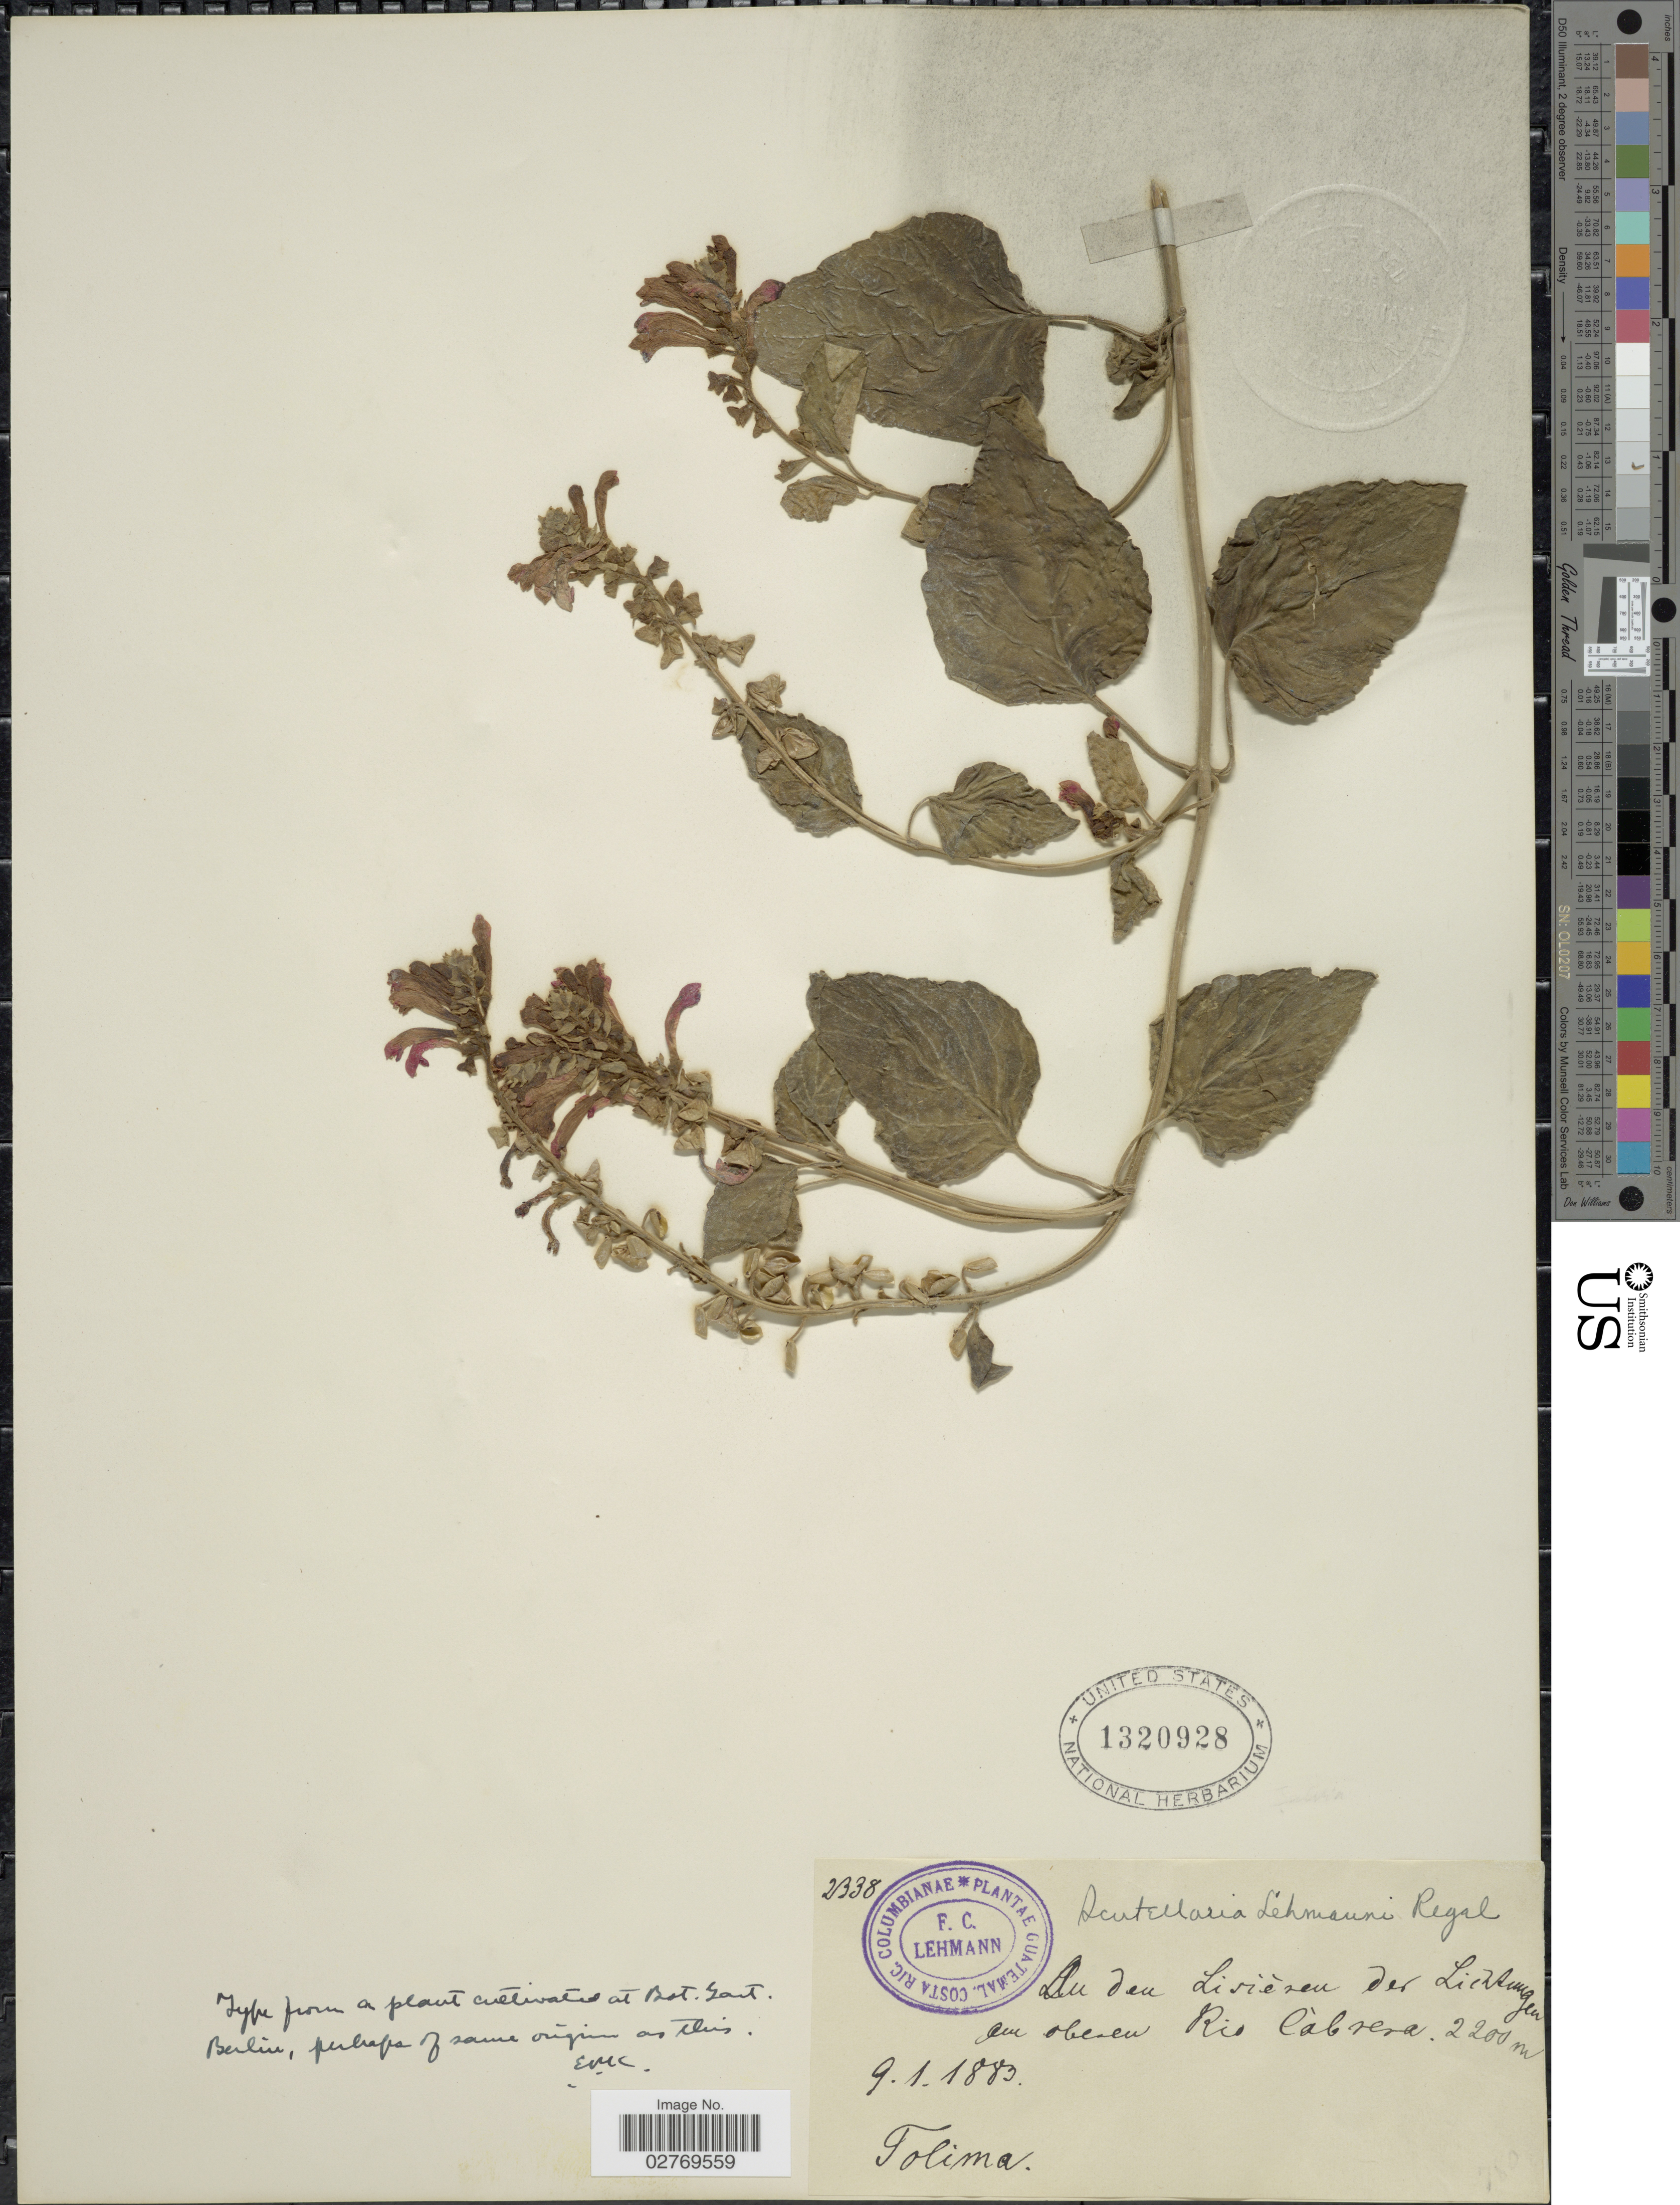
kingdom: Plantae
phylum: Tracheophyta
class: Magnoliopsida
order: Lamiales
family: Lamiaceae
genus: Scutellaria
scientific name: Scutellaria lehmannii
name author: Regel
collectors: F. C. Lehmann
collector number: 2338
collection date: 1883-01-09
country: Colombia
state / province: Tolima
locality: Au deu Lisièreu der Lichtumgen am oberen Rio Càbrera.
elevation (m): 2200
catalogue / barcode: US 1320928